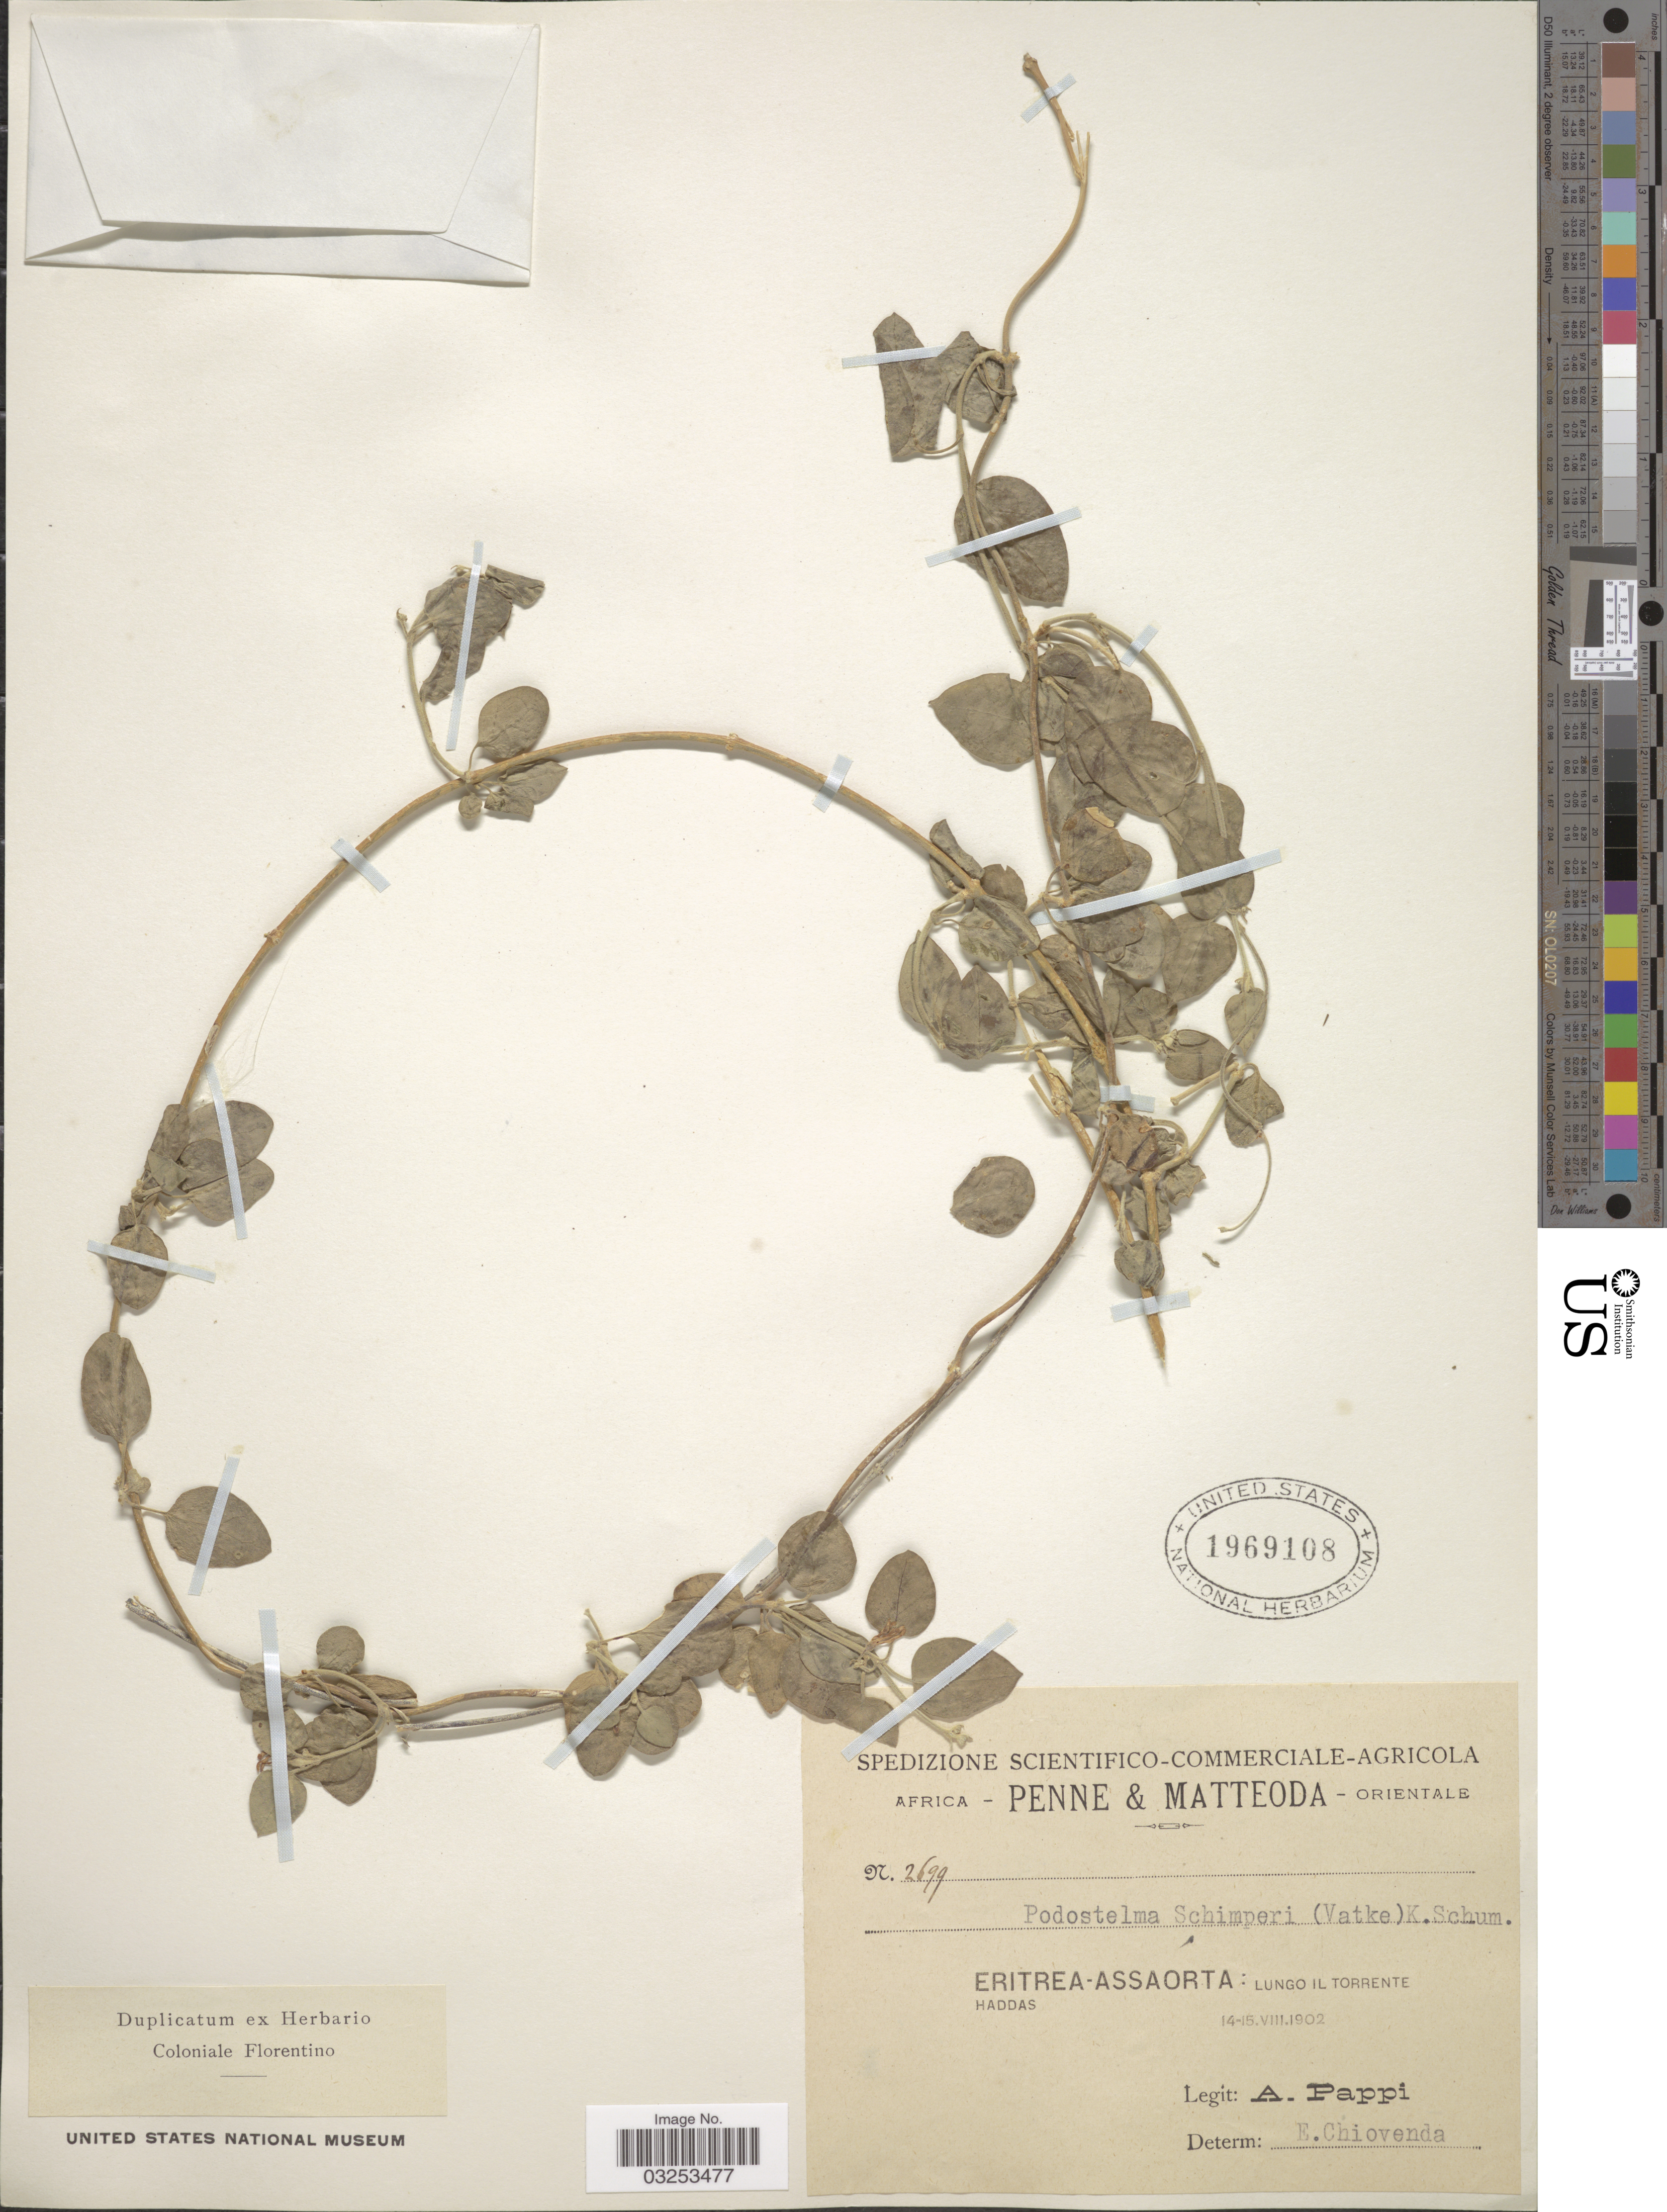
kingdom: Plantae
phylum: Tracheophyta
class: Magnoliopsida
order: Gentianales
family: Apocynaceae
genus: Podostelma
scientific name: Podostelma schimperi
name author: (Vatke) K. Schum.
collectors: A. Pappi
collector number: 2699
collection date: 1902-08-04/1902-08-15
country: Eritrea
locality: Penne & Matteoda - Orientale. Eritrea-Assaorta: Lungo Il Torrente Haddas.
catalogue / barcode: US 1969108